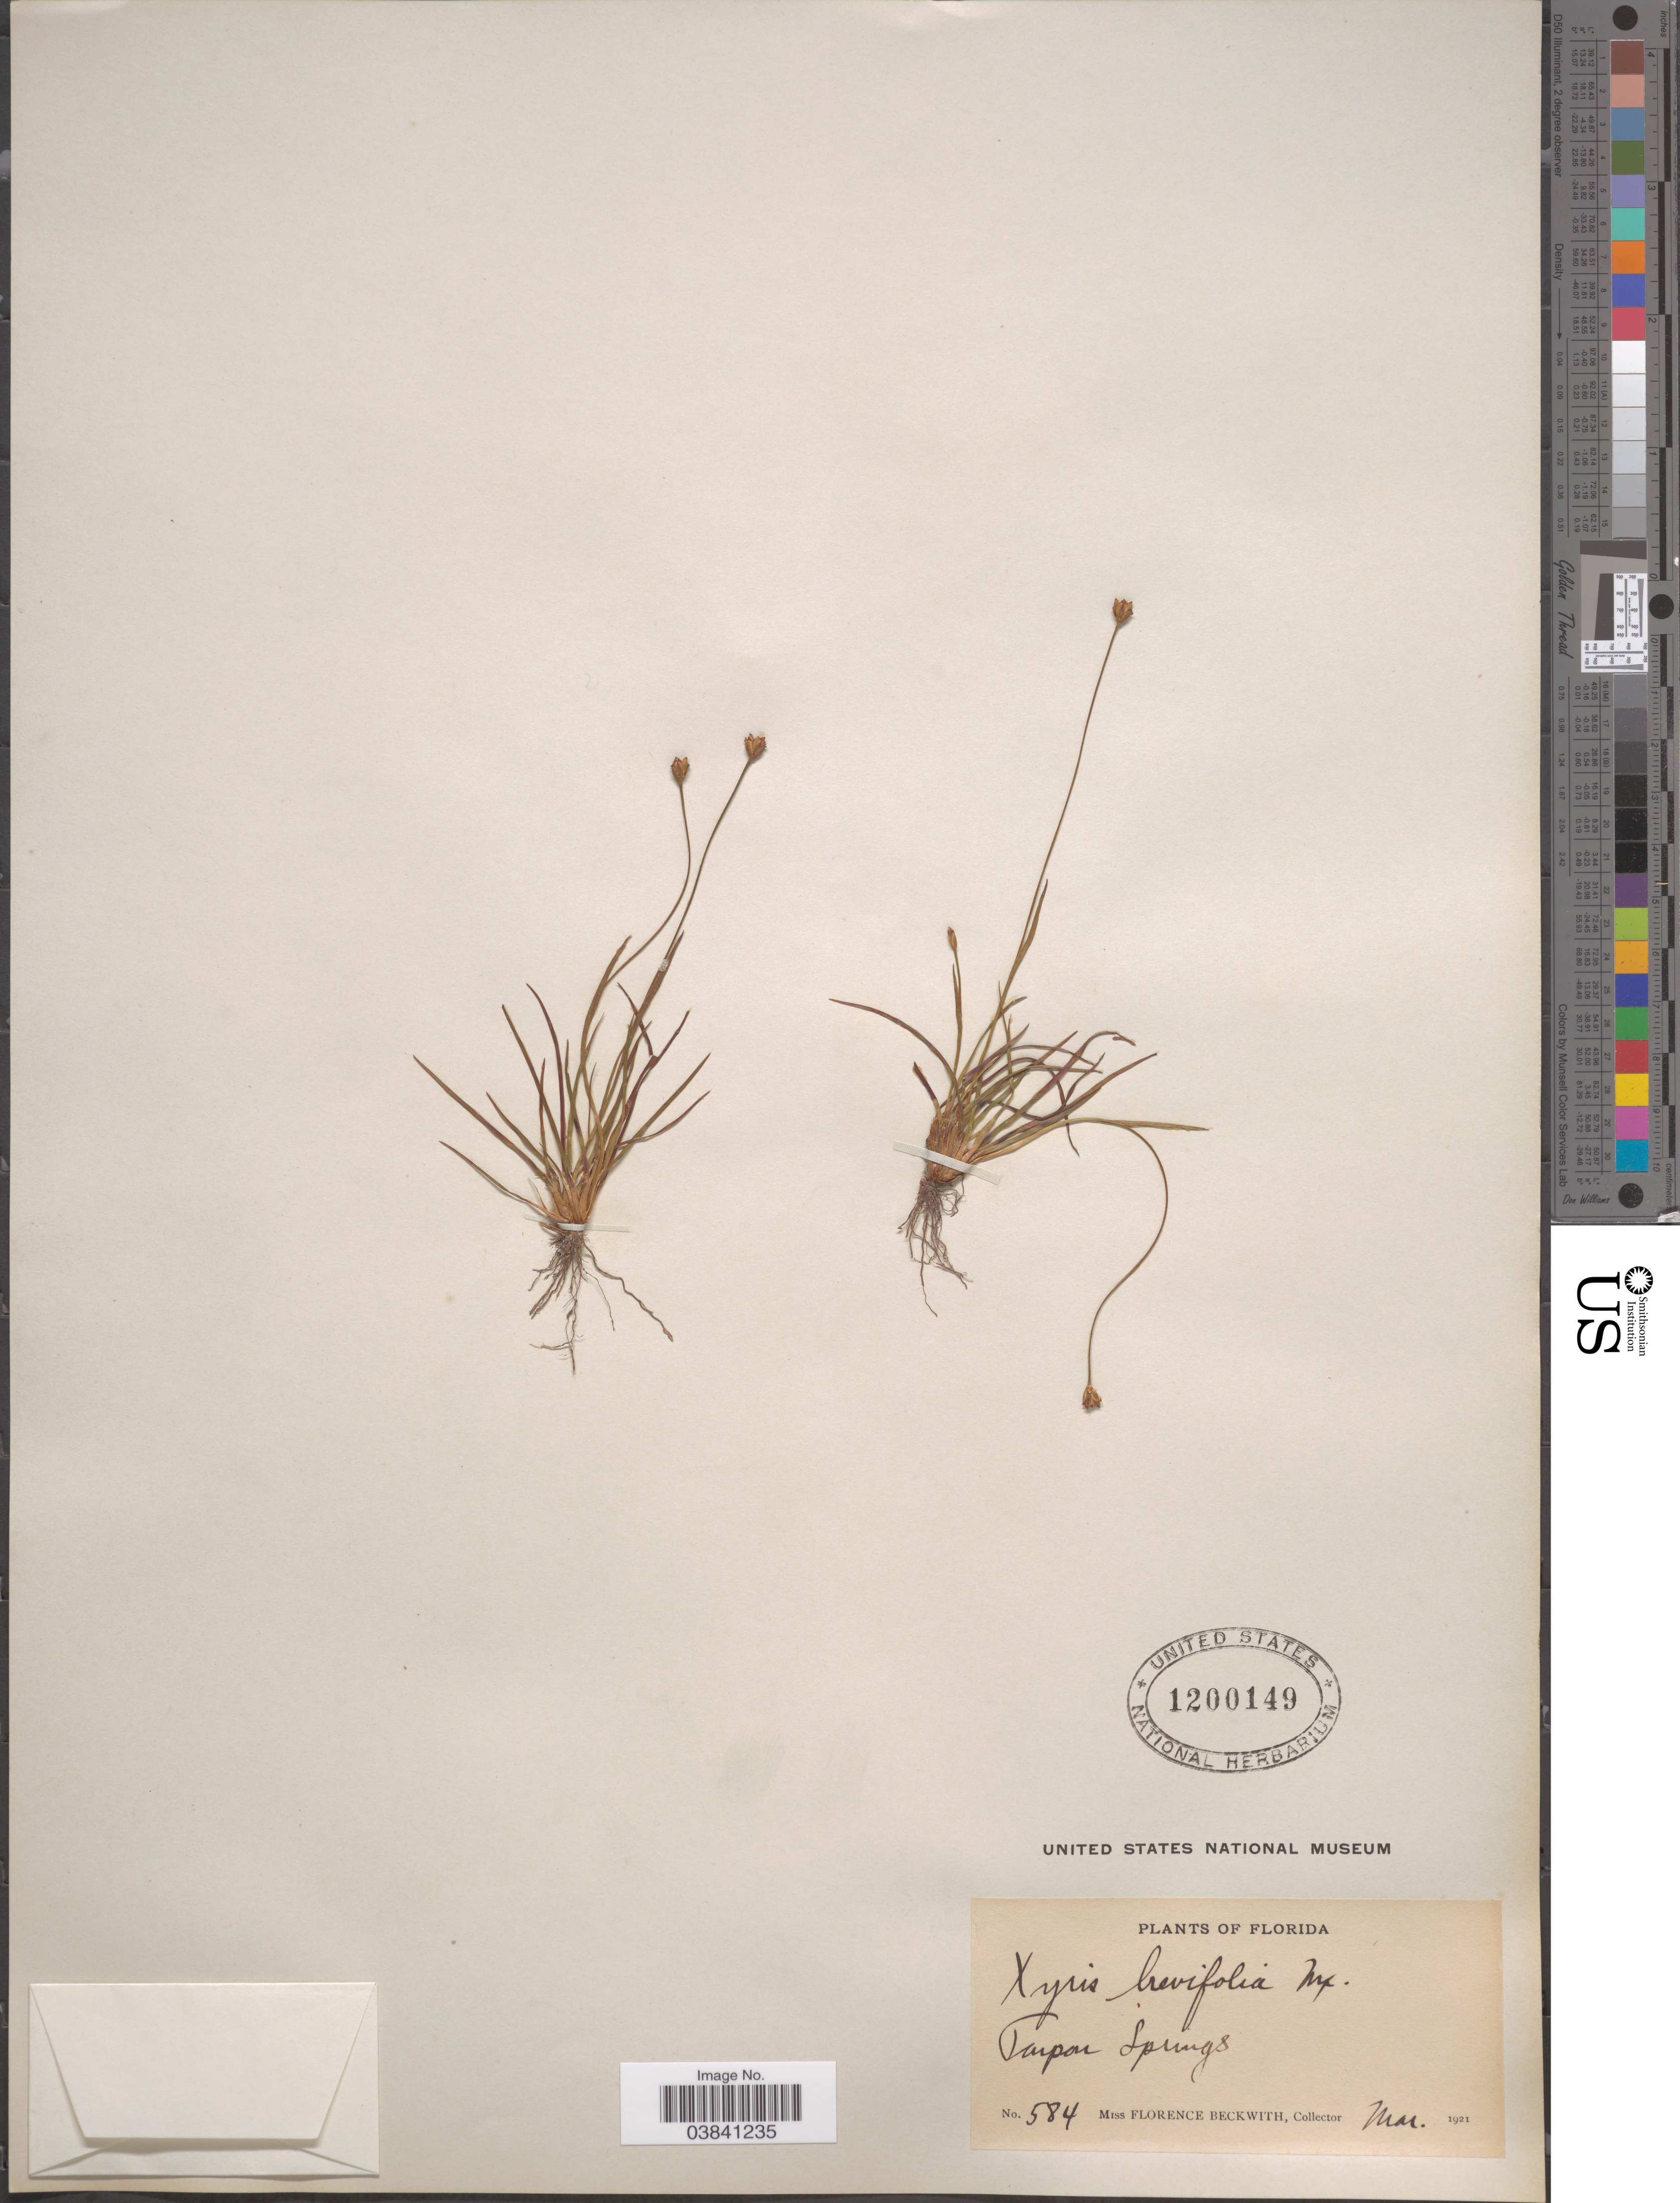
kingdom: Plantae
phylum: Tracheophyta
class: Liliopsida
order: Poales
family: Xyridaceae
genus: Xyris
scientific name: Xyris brevifolia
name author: Michx.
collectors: F. Beckwith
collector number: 584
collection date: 1921-03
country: United States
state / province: Florida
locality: Tarpon Springs.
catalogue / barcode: US 1200149